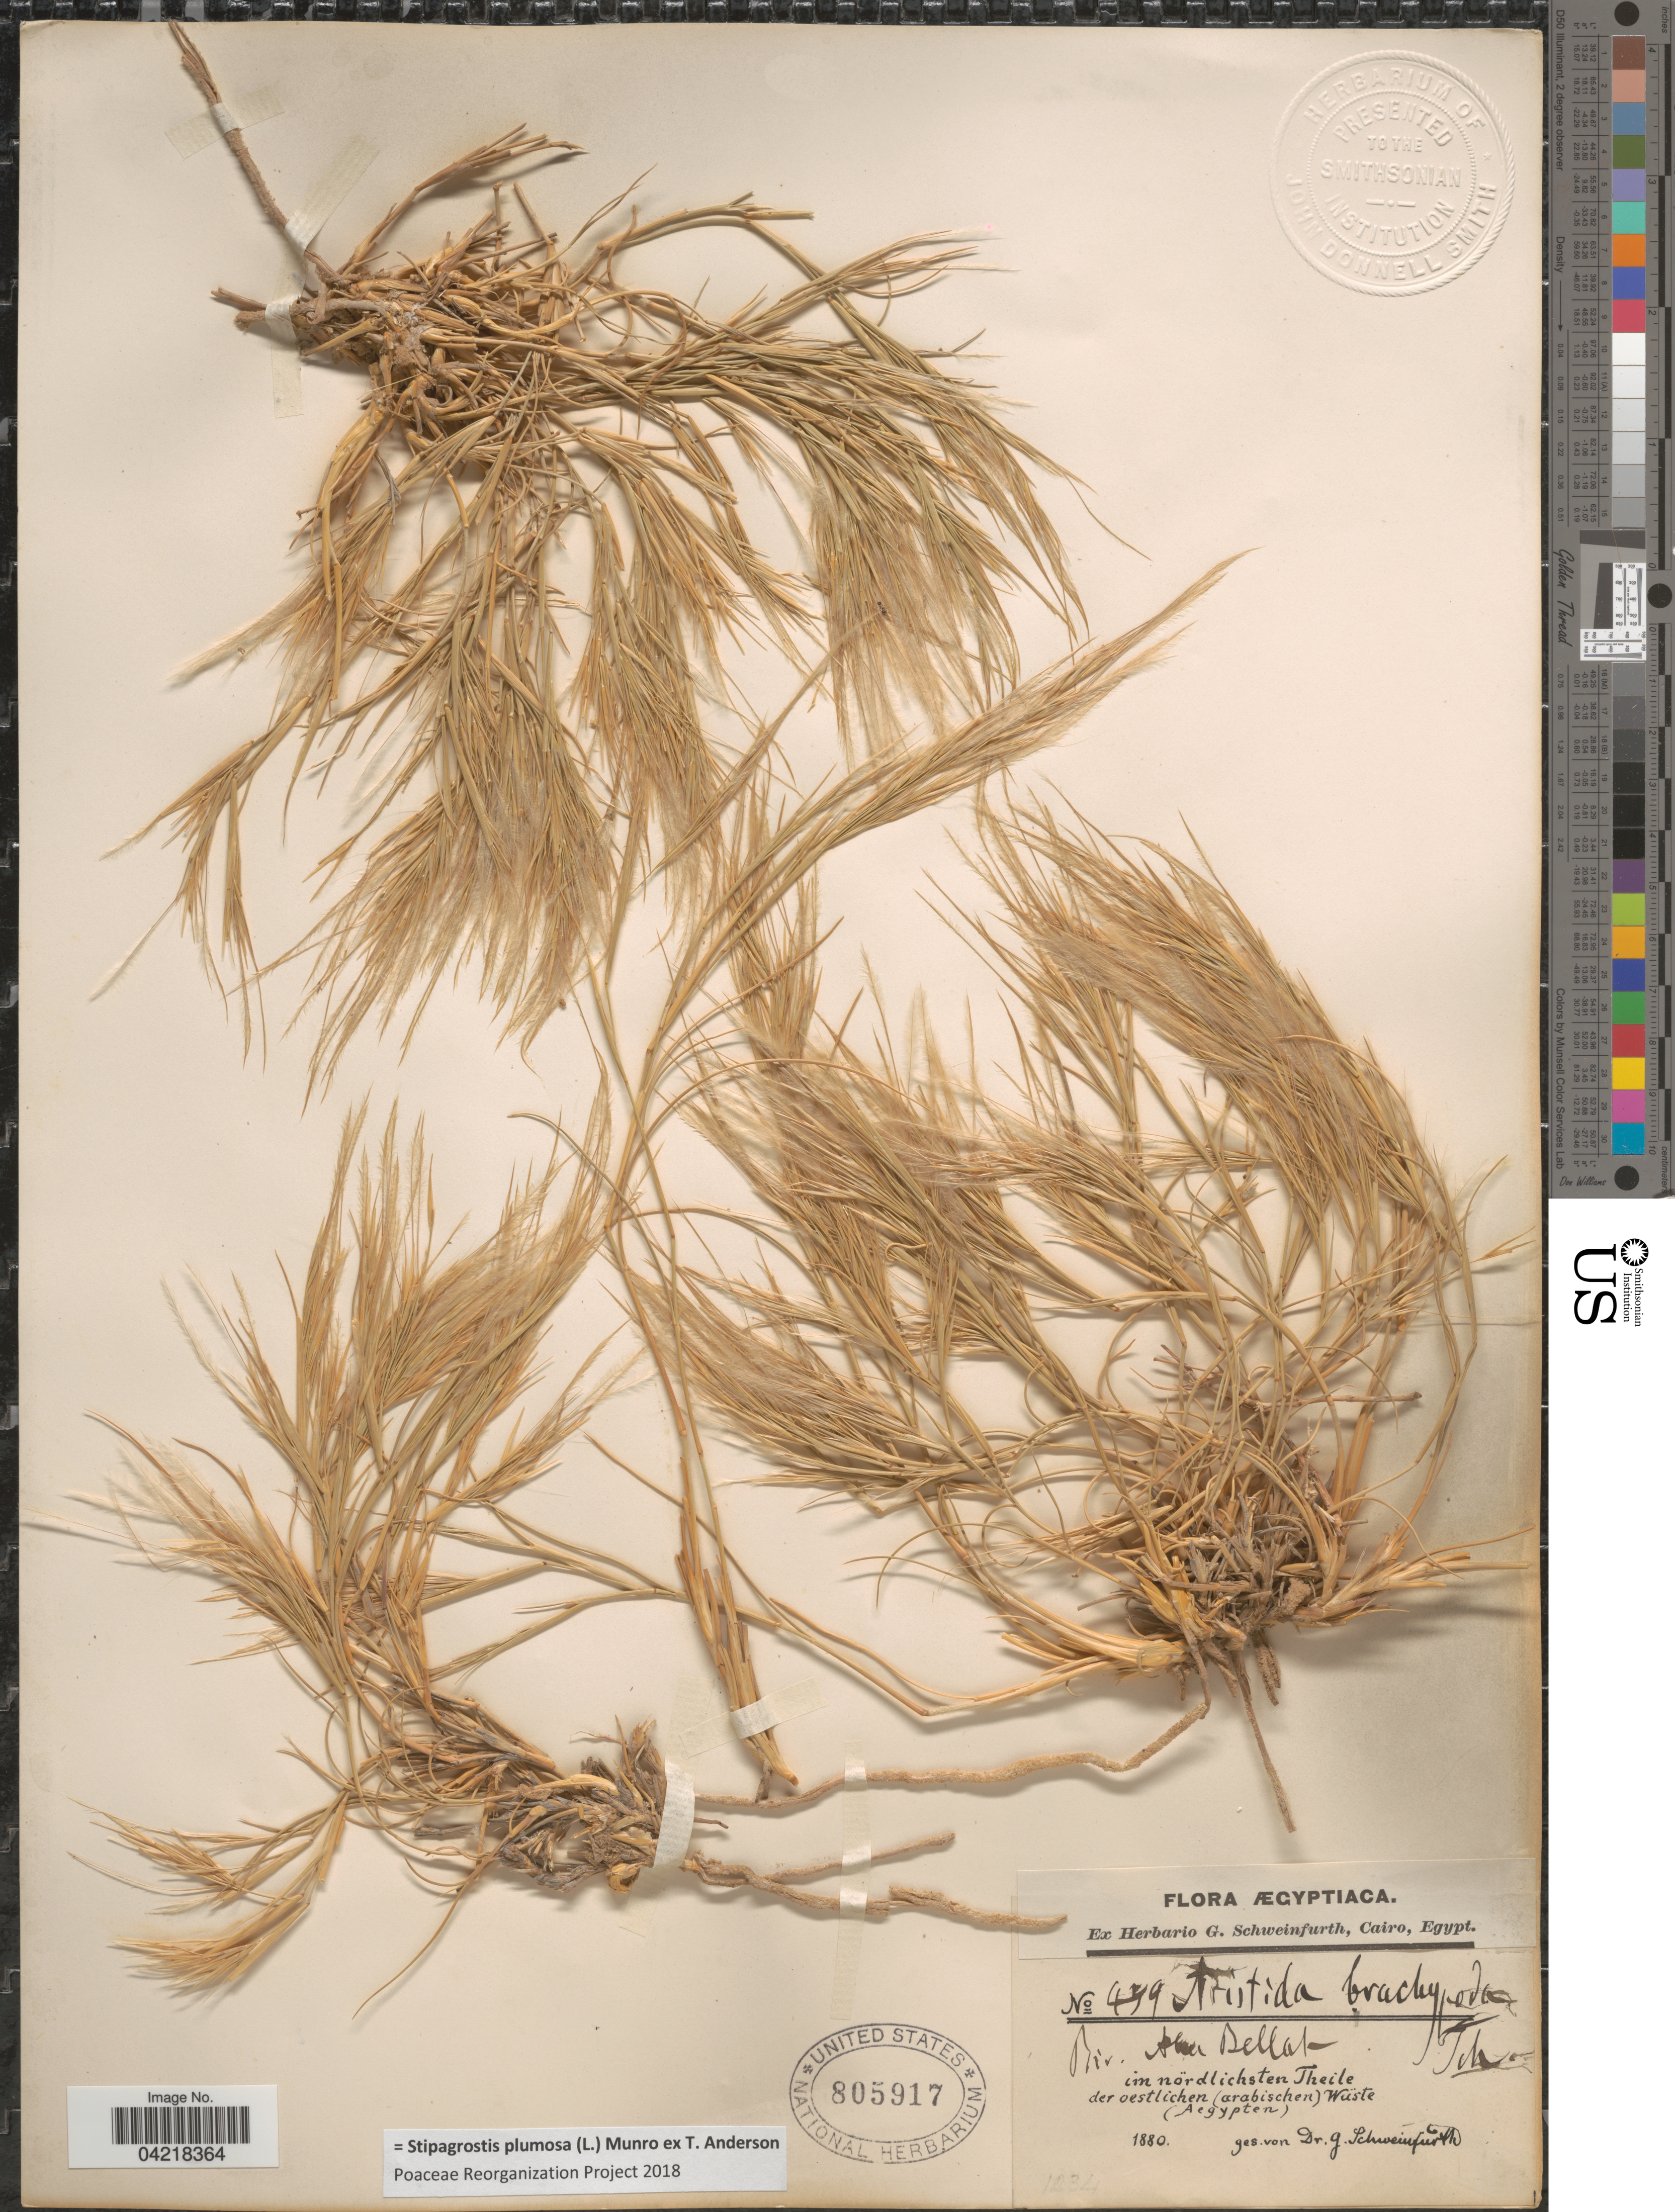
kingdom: Plantae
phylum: Tracheophyta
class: Liliopsida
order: Poales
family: Poaceae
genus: Stipagrostis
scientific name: Stipagrostis plumosa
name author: (L.) Munro ex T. Anderson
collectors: G. A. Schweinfurth (herbarium)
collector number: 459*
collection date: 1880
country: Egypt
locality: Im nördlichsten Theile der oestlichen (arabischen) Wüste. (Aegypten).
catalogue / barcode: US 805917